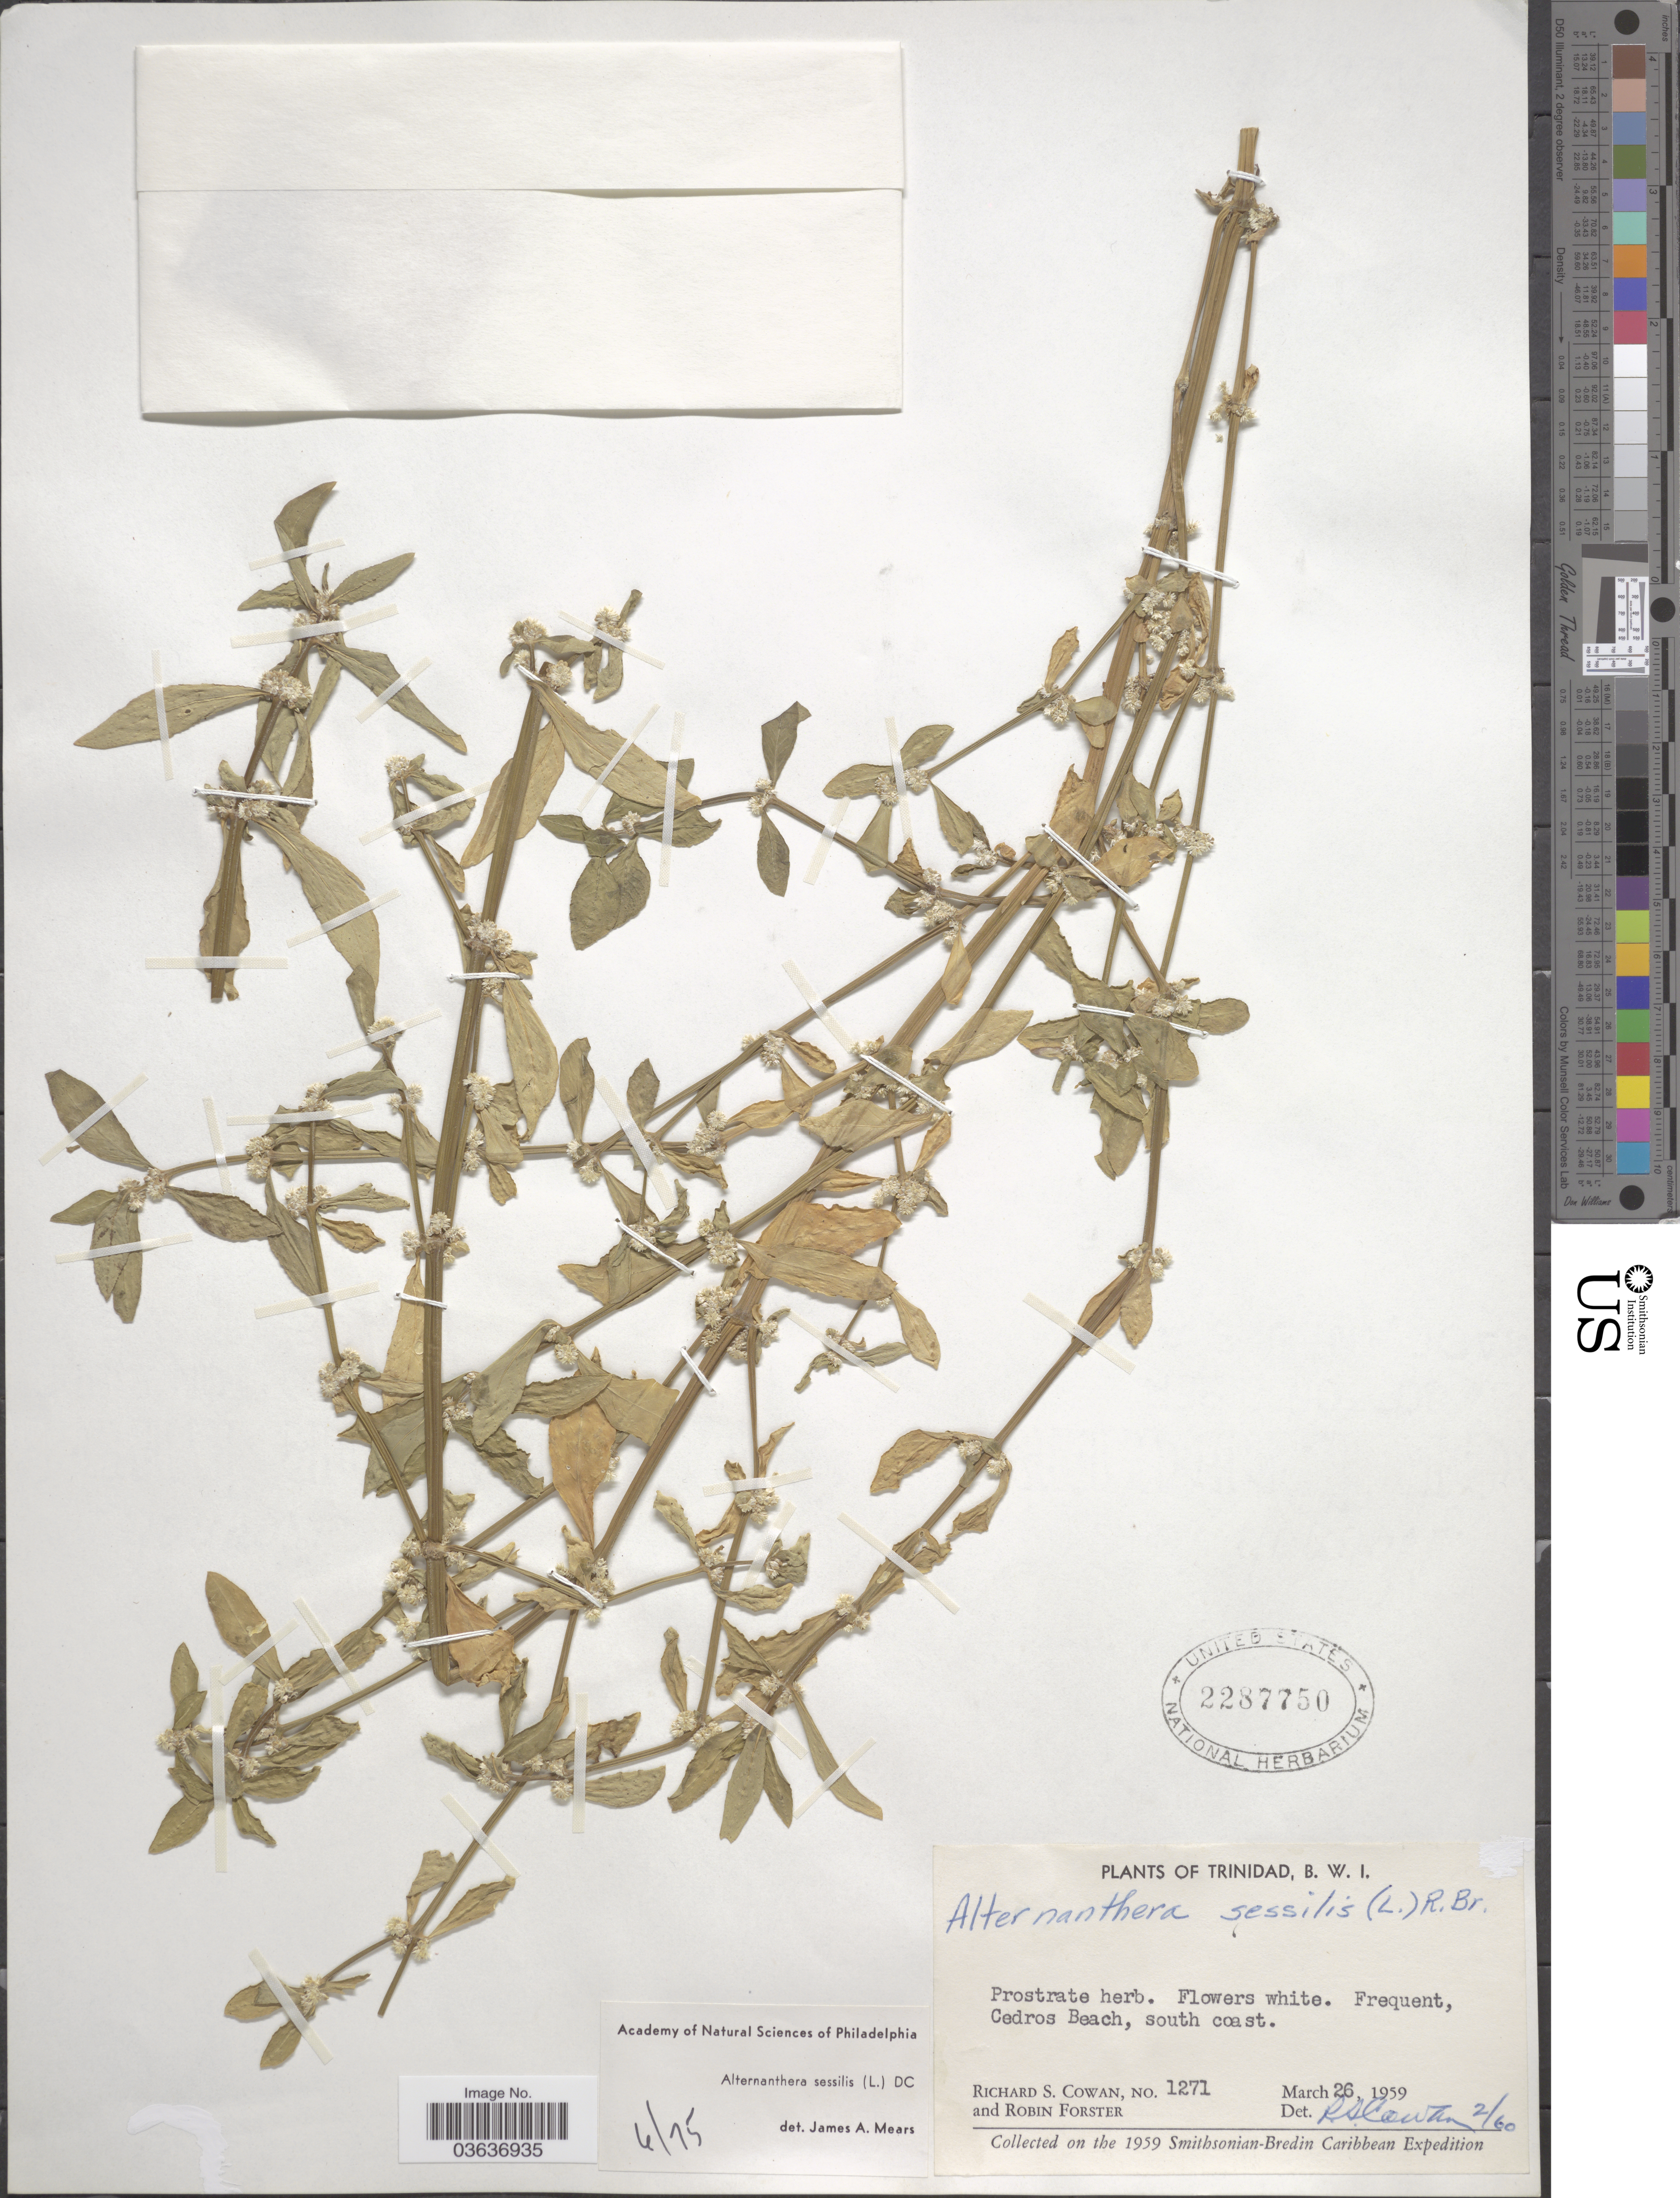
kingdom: Plantae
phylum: Tracheophyta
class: Magnoliopsida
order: Caryophyllales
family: Amaranthaceae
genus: Alternanthera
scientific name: Alternanthera sessilis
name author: (L.) DC.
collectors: R. S. Cowan & R. Forster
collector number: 1271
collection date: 1959-03-26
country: Trinidad and Tobago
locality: Trinidad, B. W. I. Cedros Beach, south coast.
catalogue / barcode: US 2287750